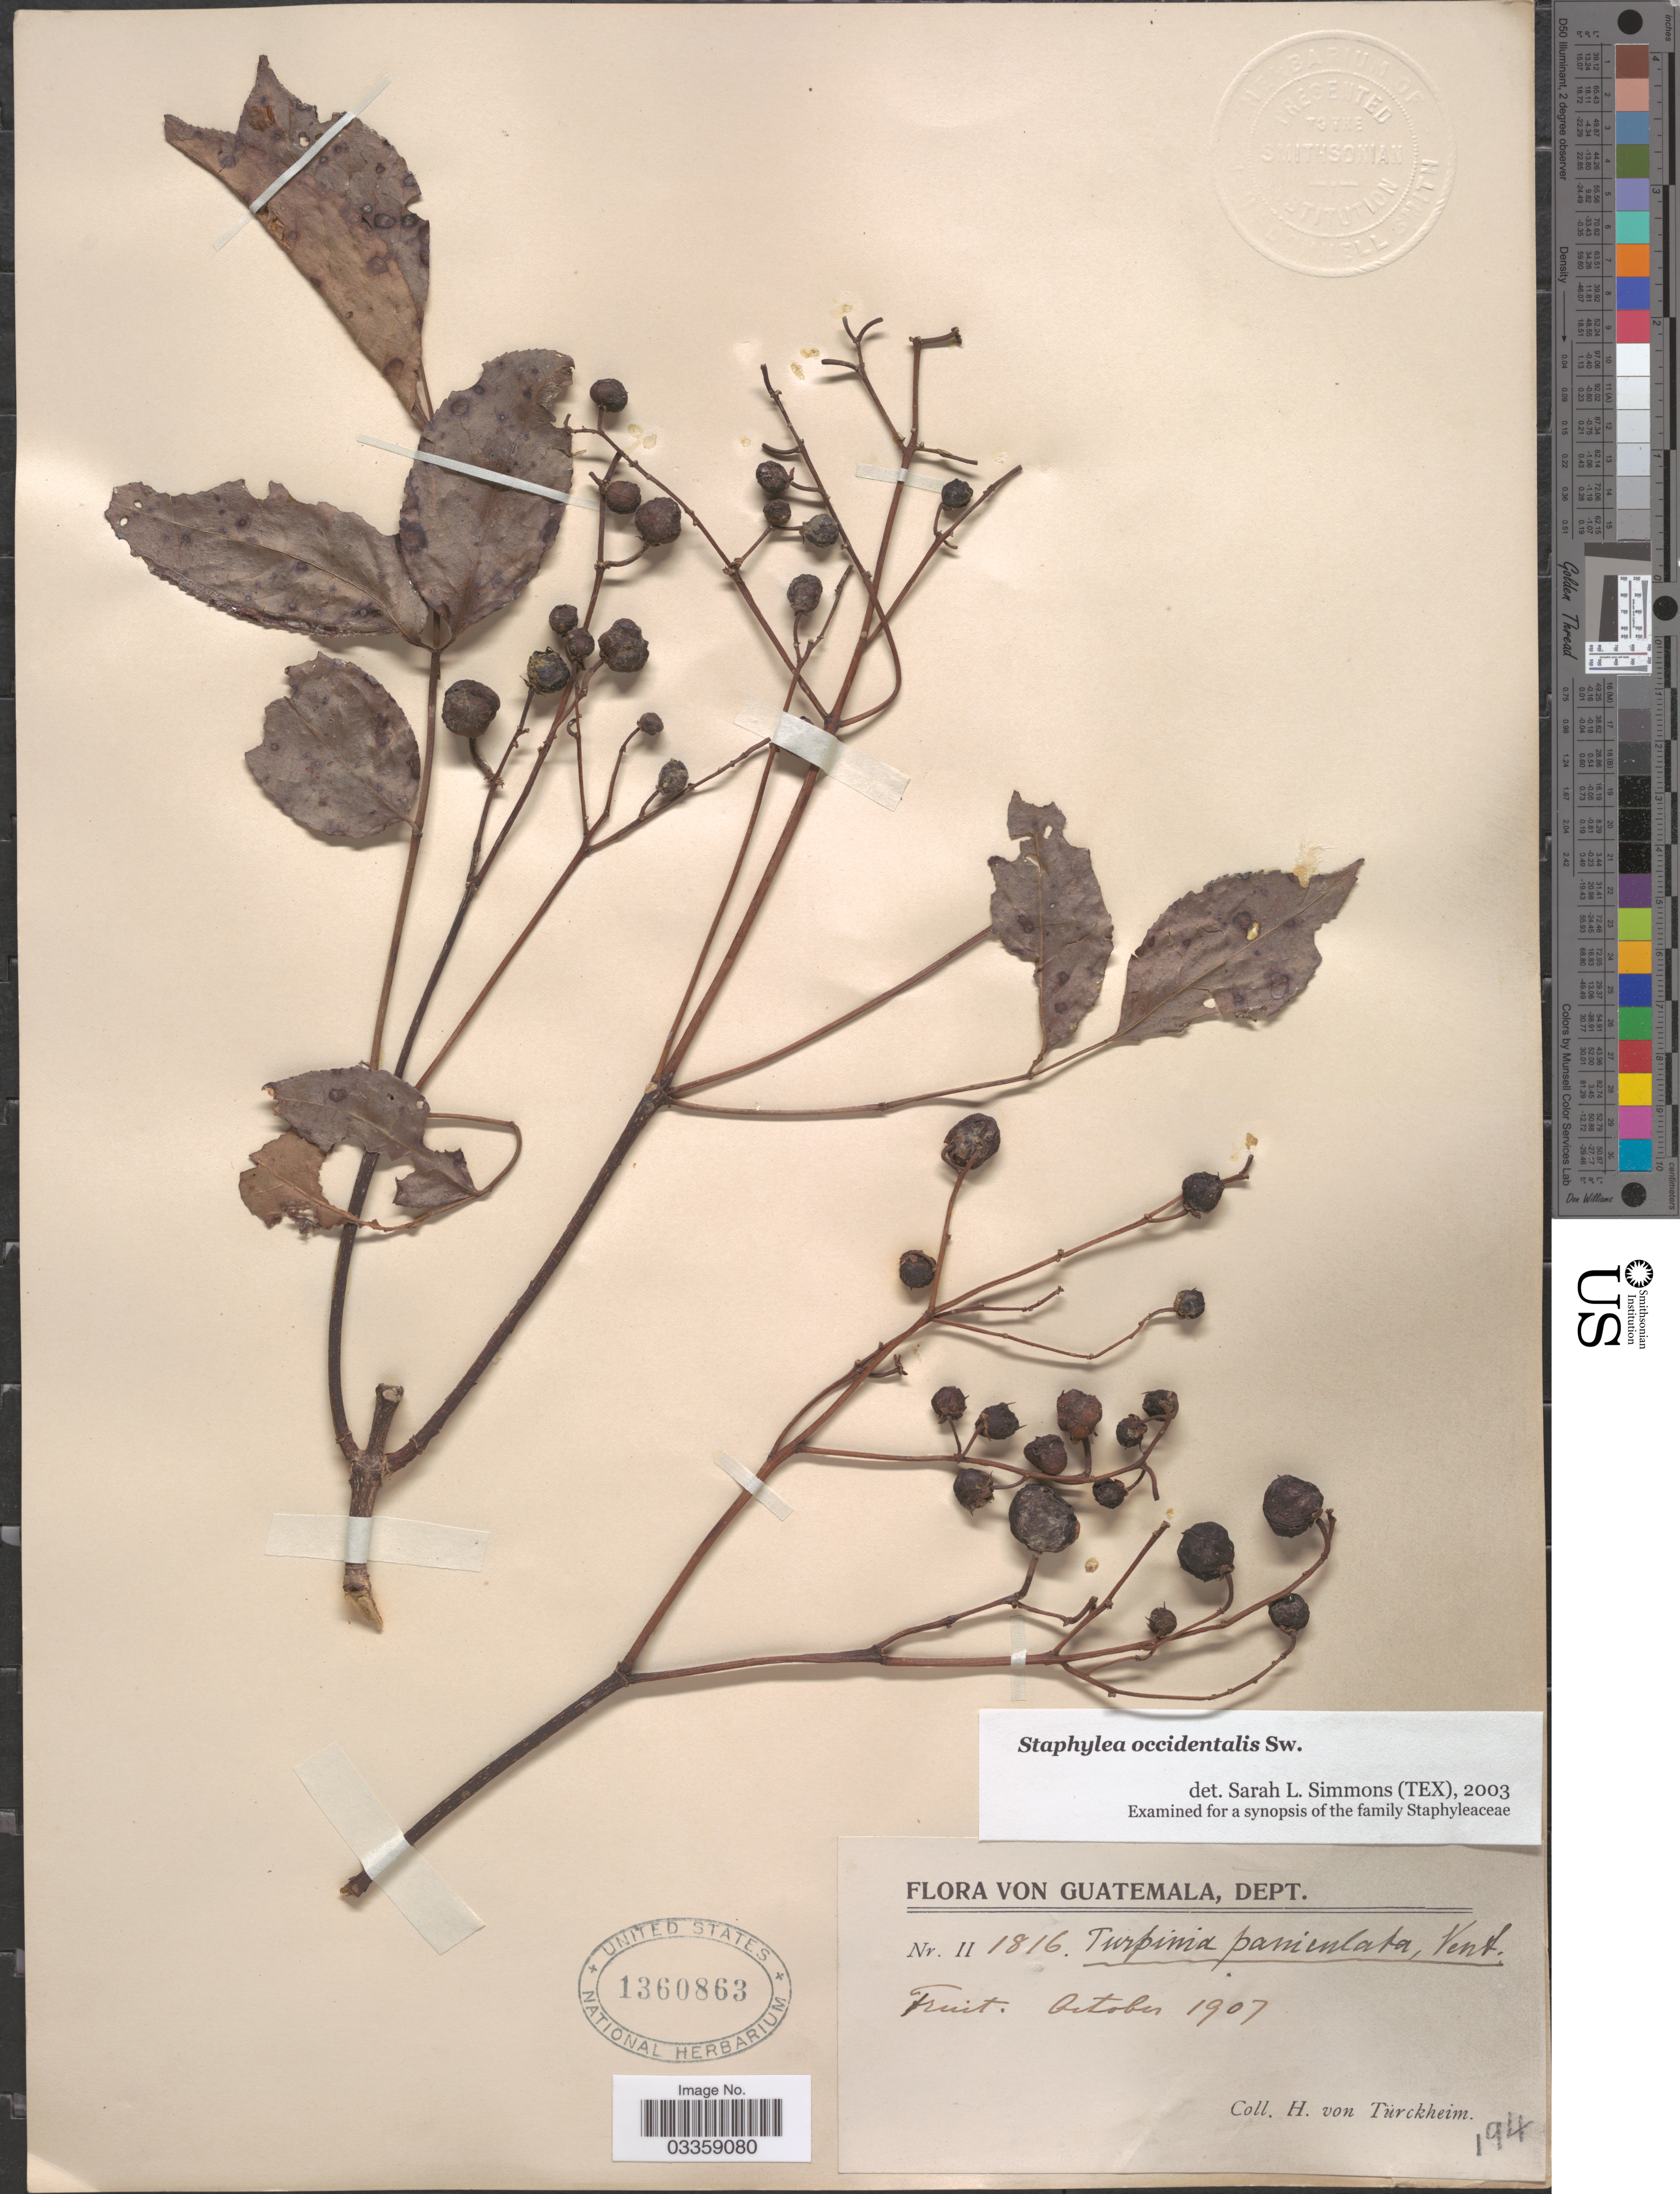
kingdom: Plantae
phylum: Tracheophyta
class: Magnoliopsida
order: Crossosomatales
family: Staphyleaceae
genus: Turpinia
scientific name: Turpinia occidentalis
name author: (Sw.) G. Don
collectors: H. von Türckheim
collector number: II 1816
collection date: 1907-10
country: Guatemala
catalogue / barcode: US 1360863